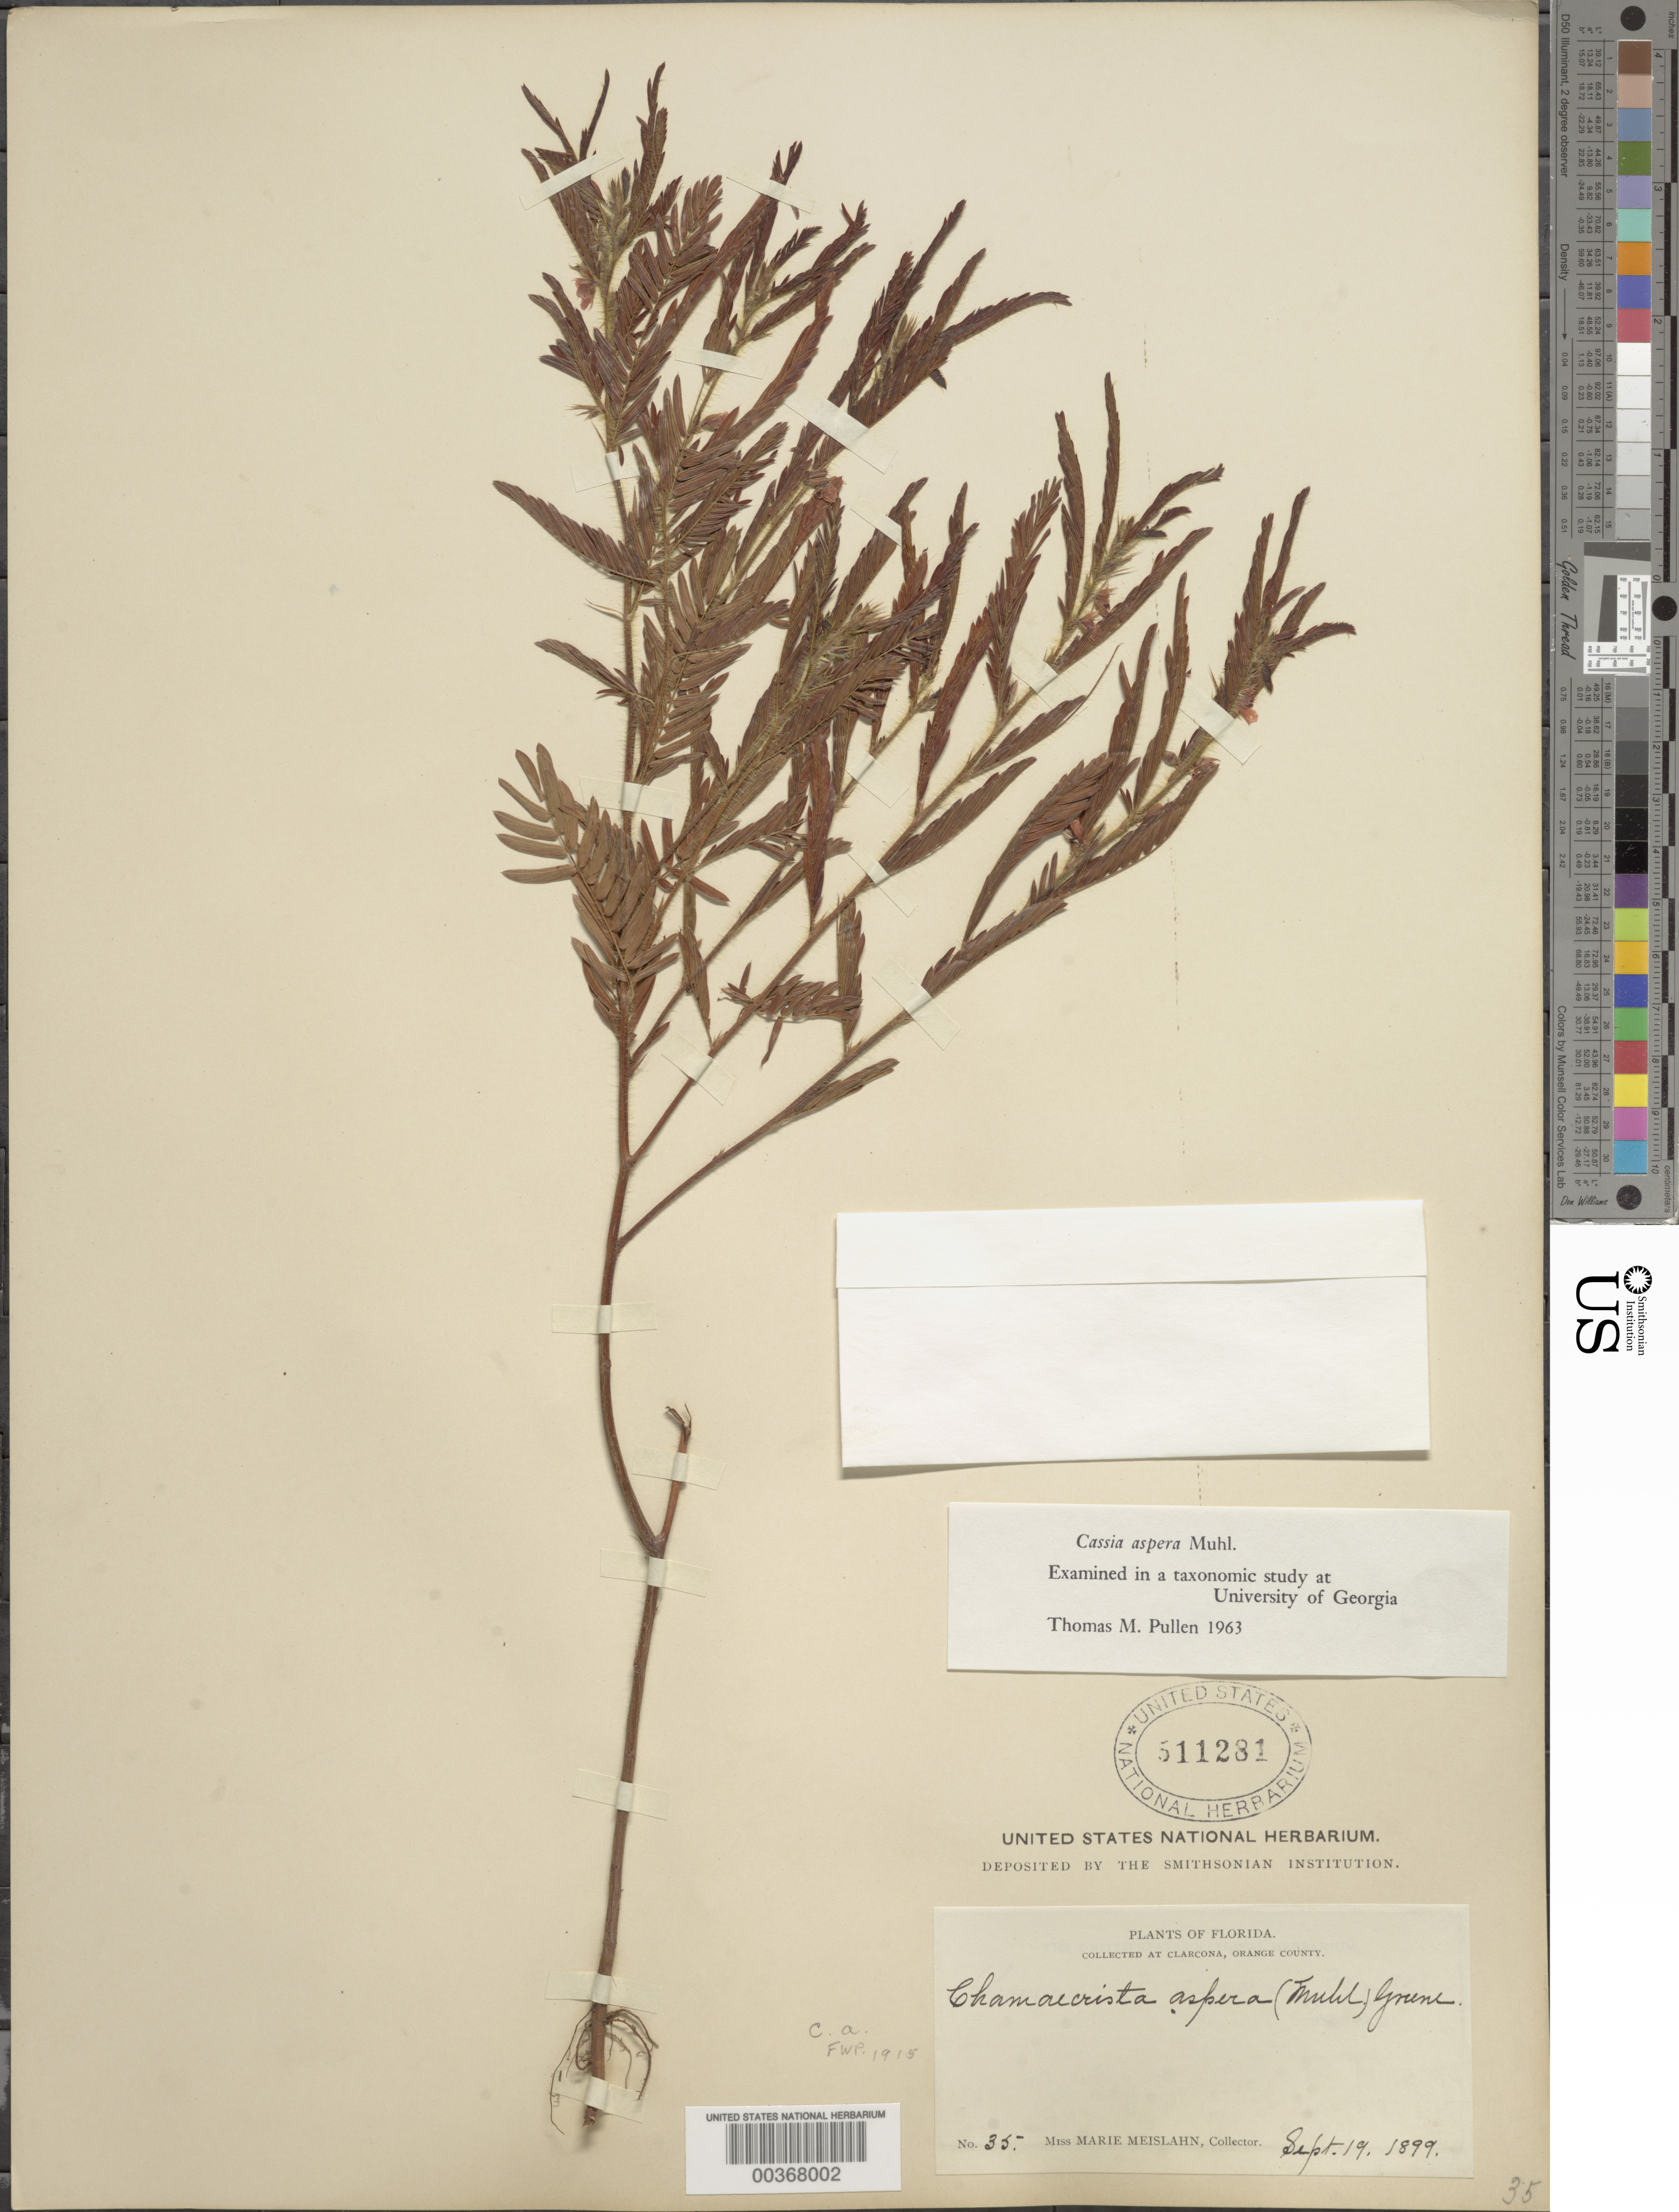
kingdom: Plantae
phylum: Tracheophyta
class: Magnoliopsida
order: Fabales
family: Fabaceae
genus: Chamaecrista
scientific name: Chamaecrista nictitans var. aspera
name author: (Muhl. ex Elliot) H.S. Irwin & Barneby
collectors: M. Meislahn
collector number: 35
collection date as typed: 19 Sep 1899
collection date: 1899-09-19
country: United States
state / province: Florida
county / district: Orange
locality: Clarcona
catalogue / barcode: US 511281